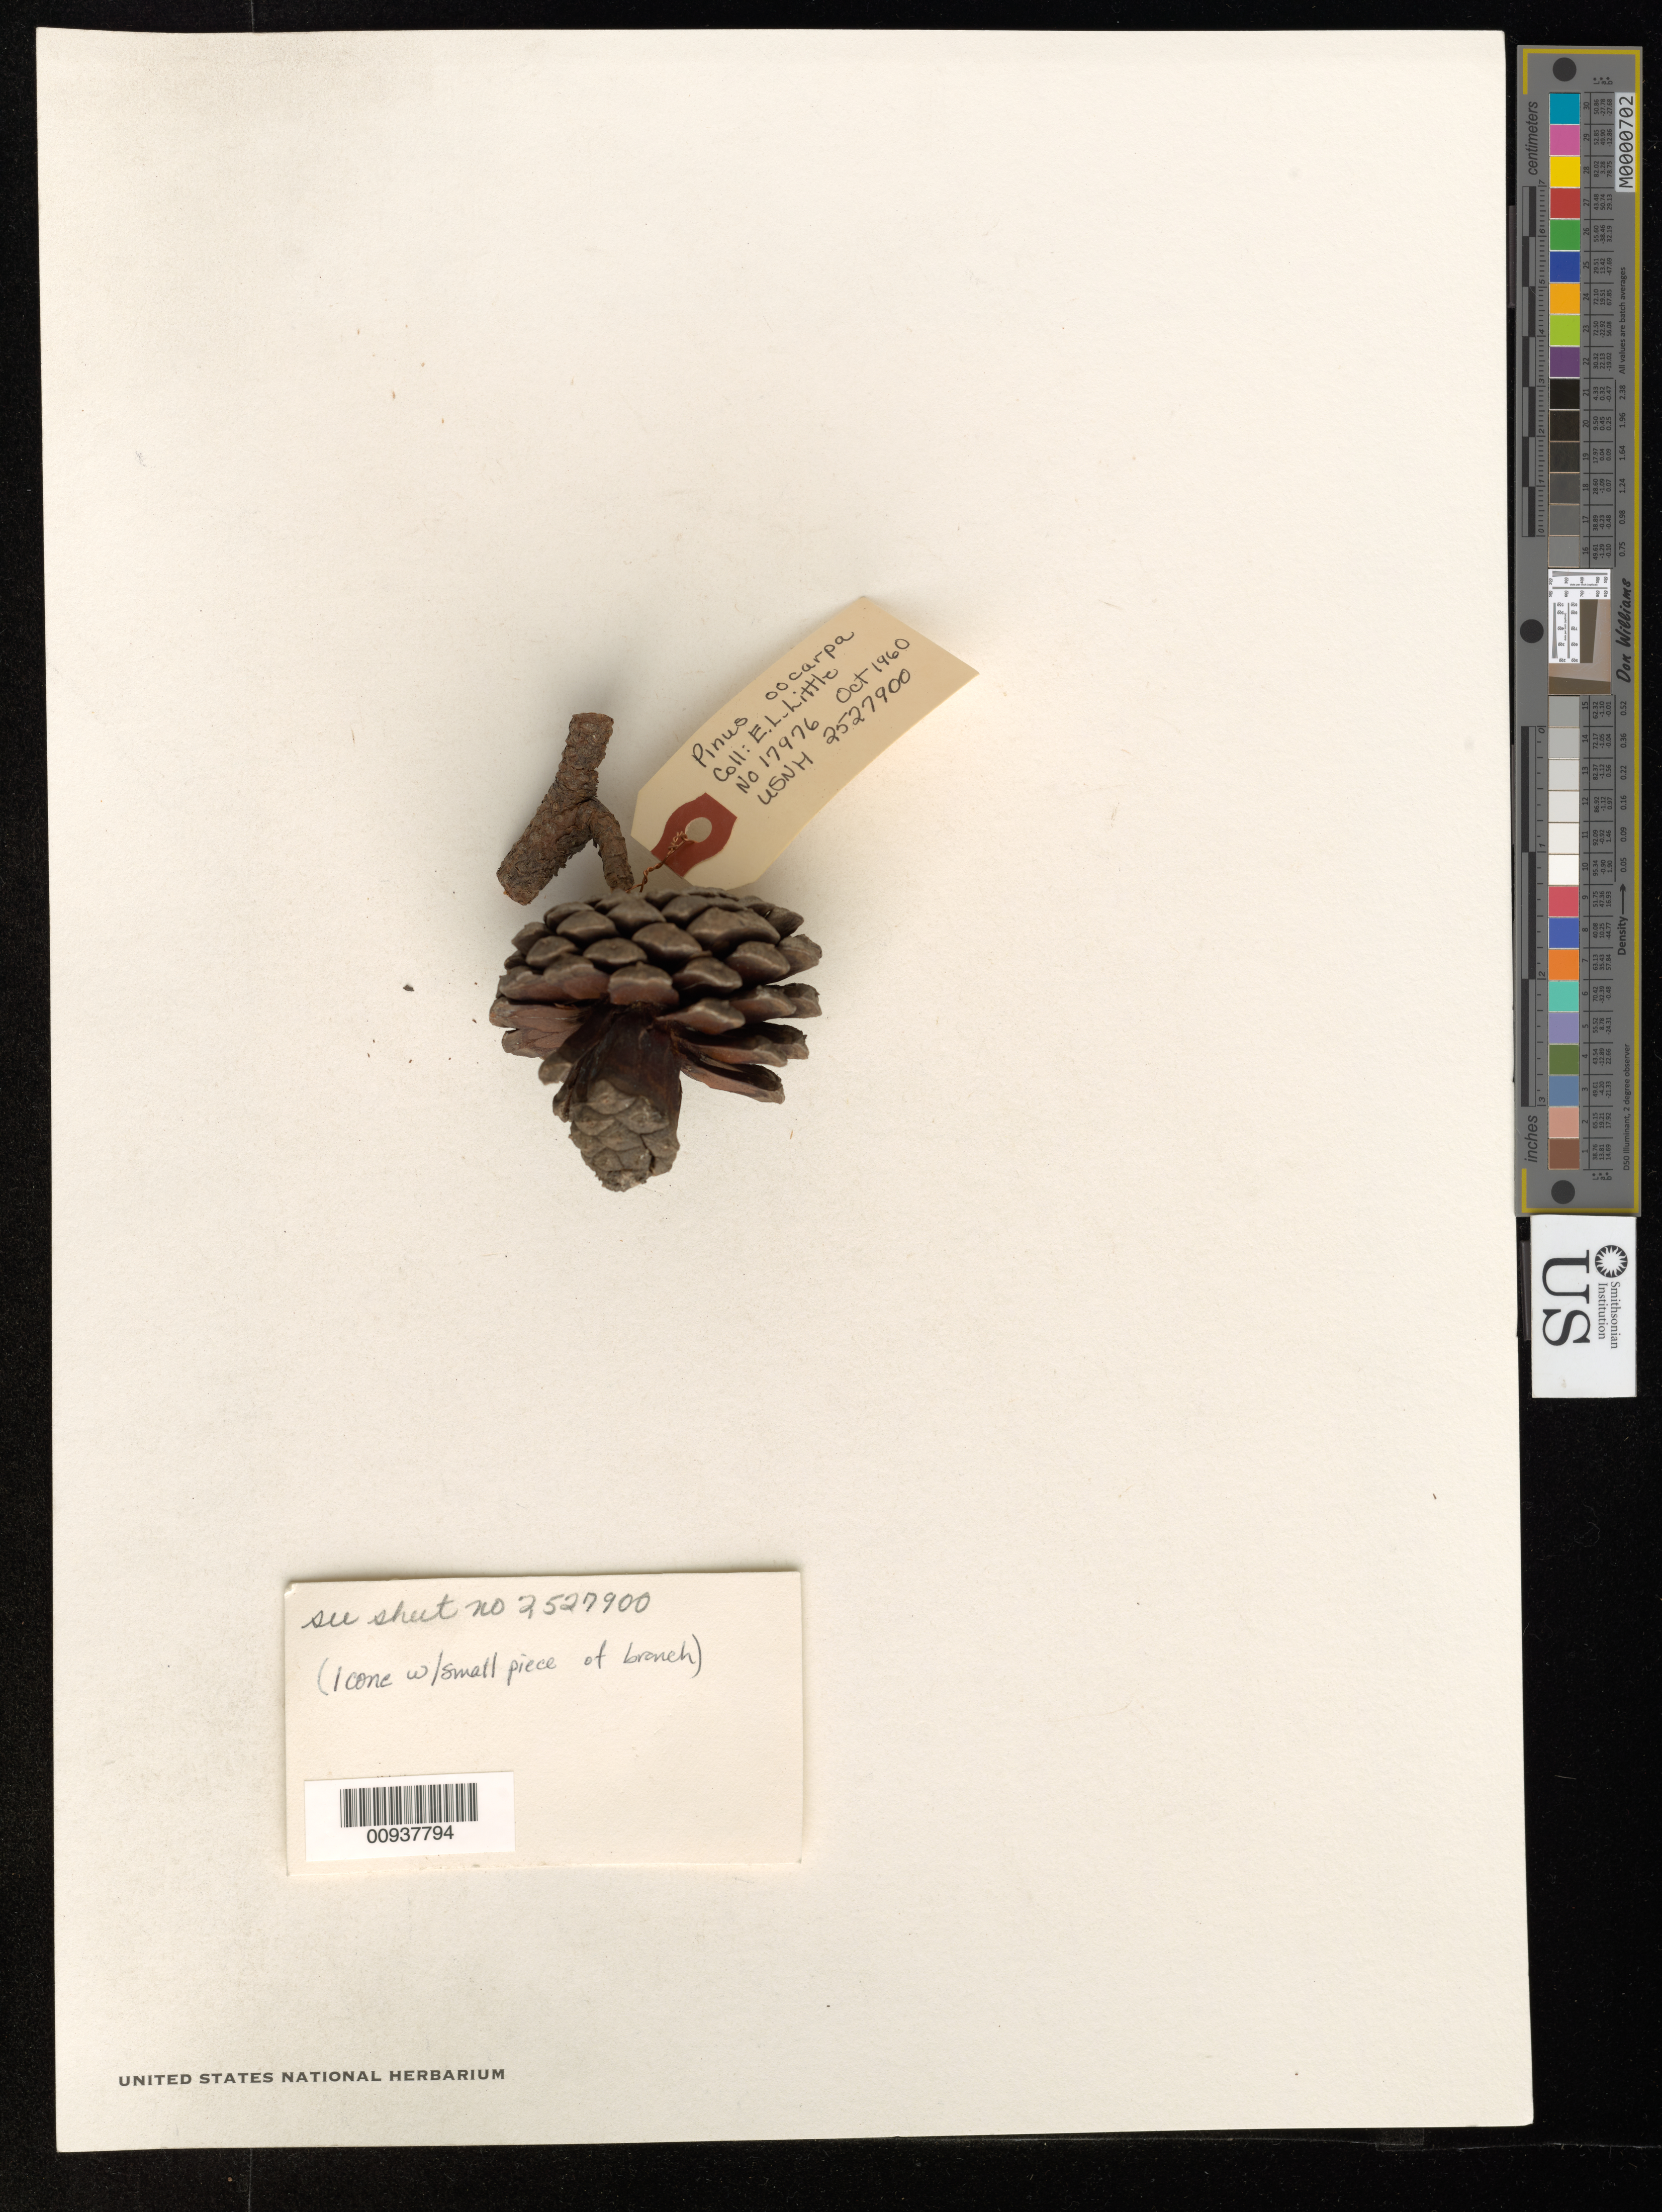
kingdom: Plantae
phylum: Tracheophyta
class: Pinopsida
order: Pinales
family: Pinaceae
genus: Pinus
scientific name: Pinus oocarpa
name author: Schiede ex Schltdl.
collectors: E. L. Little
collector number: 17976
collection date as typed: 21 Oct 1960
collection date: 1960-10-21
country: Mexico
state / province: Guerrero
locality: El Ocotita, 50 km. S of Chilpancingo.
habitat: Common at its lower limit in oak-pine forest.